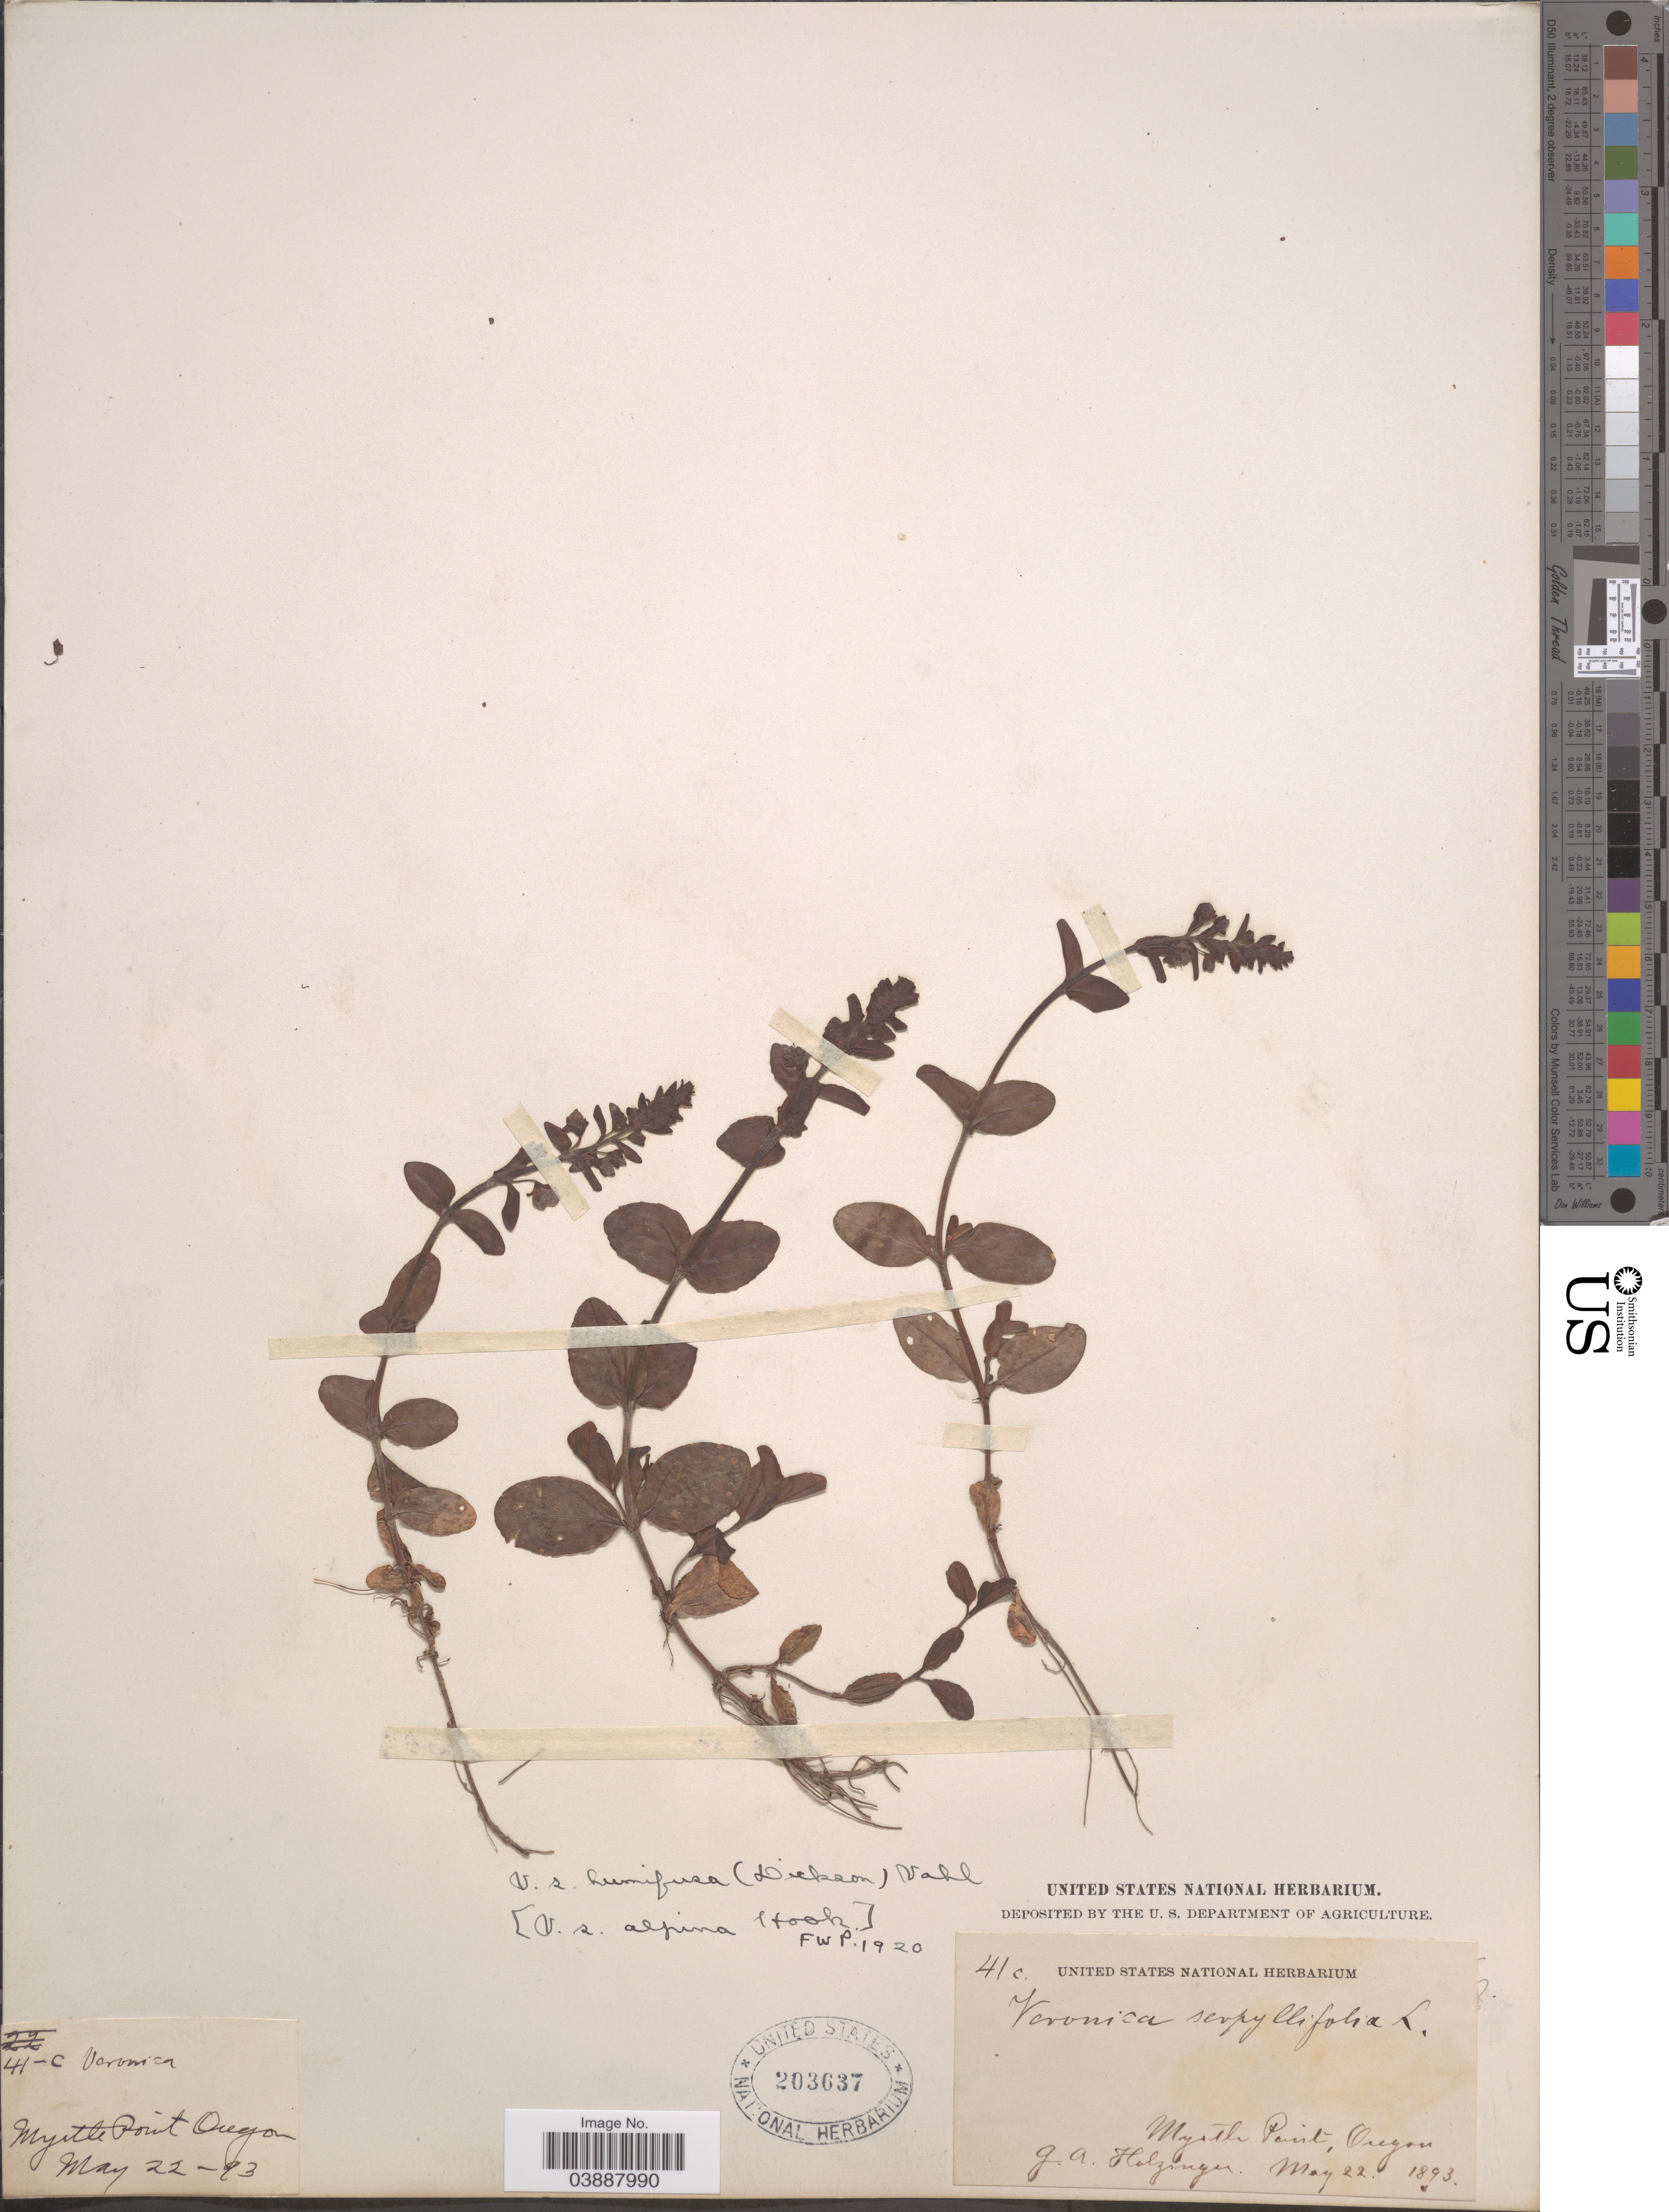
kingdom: Plantae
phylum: Tracheophyta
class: Magnoliopsida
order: Lamiales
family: Plantaginaceae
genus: Veronica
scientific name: Veronica serpyllifolia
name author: L.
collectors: G. A. Holzinger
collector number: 41c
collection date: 1893-05-22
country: United States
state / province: Oregon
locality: Myrtle Point.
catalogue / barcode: US 203637